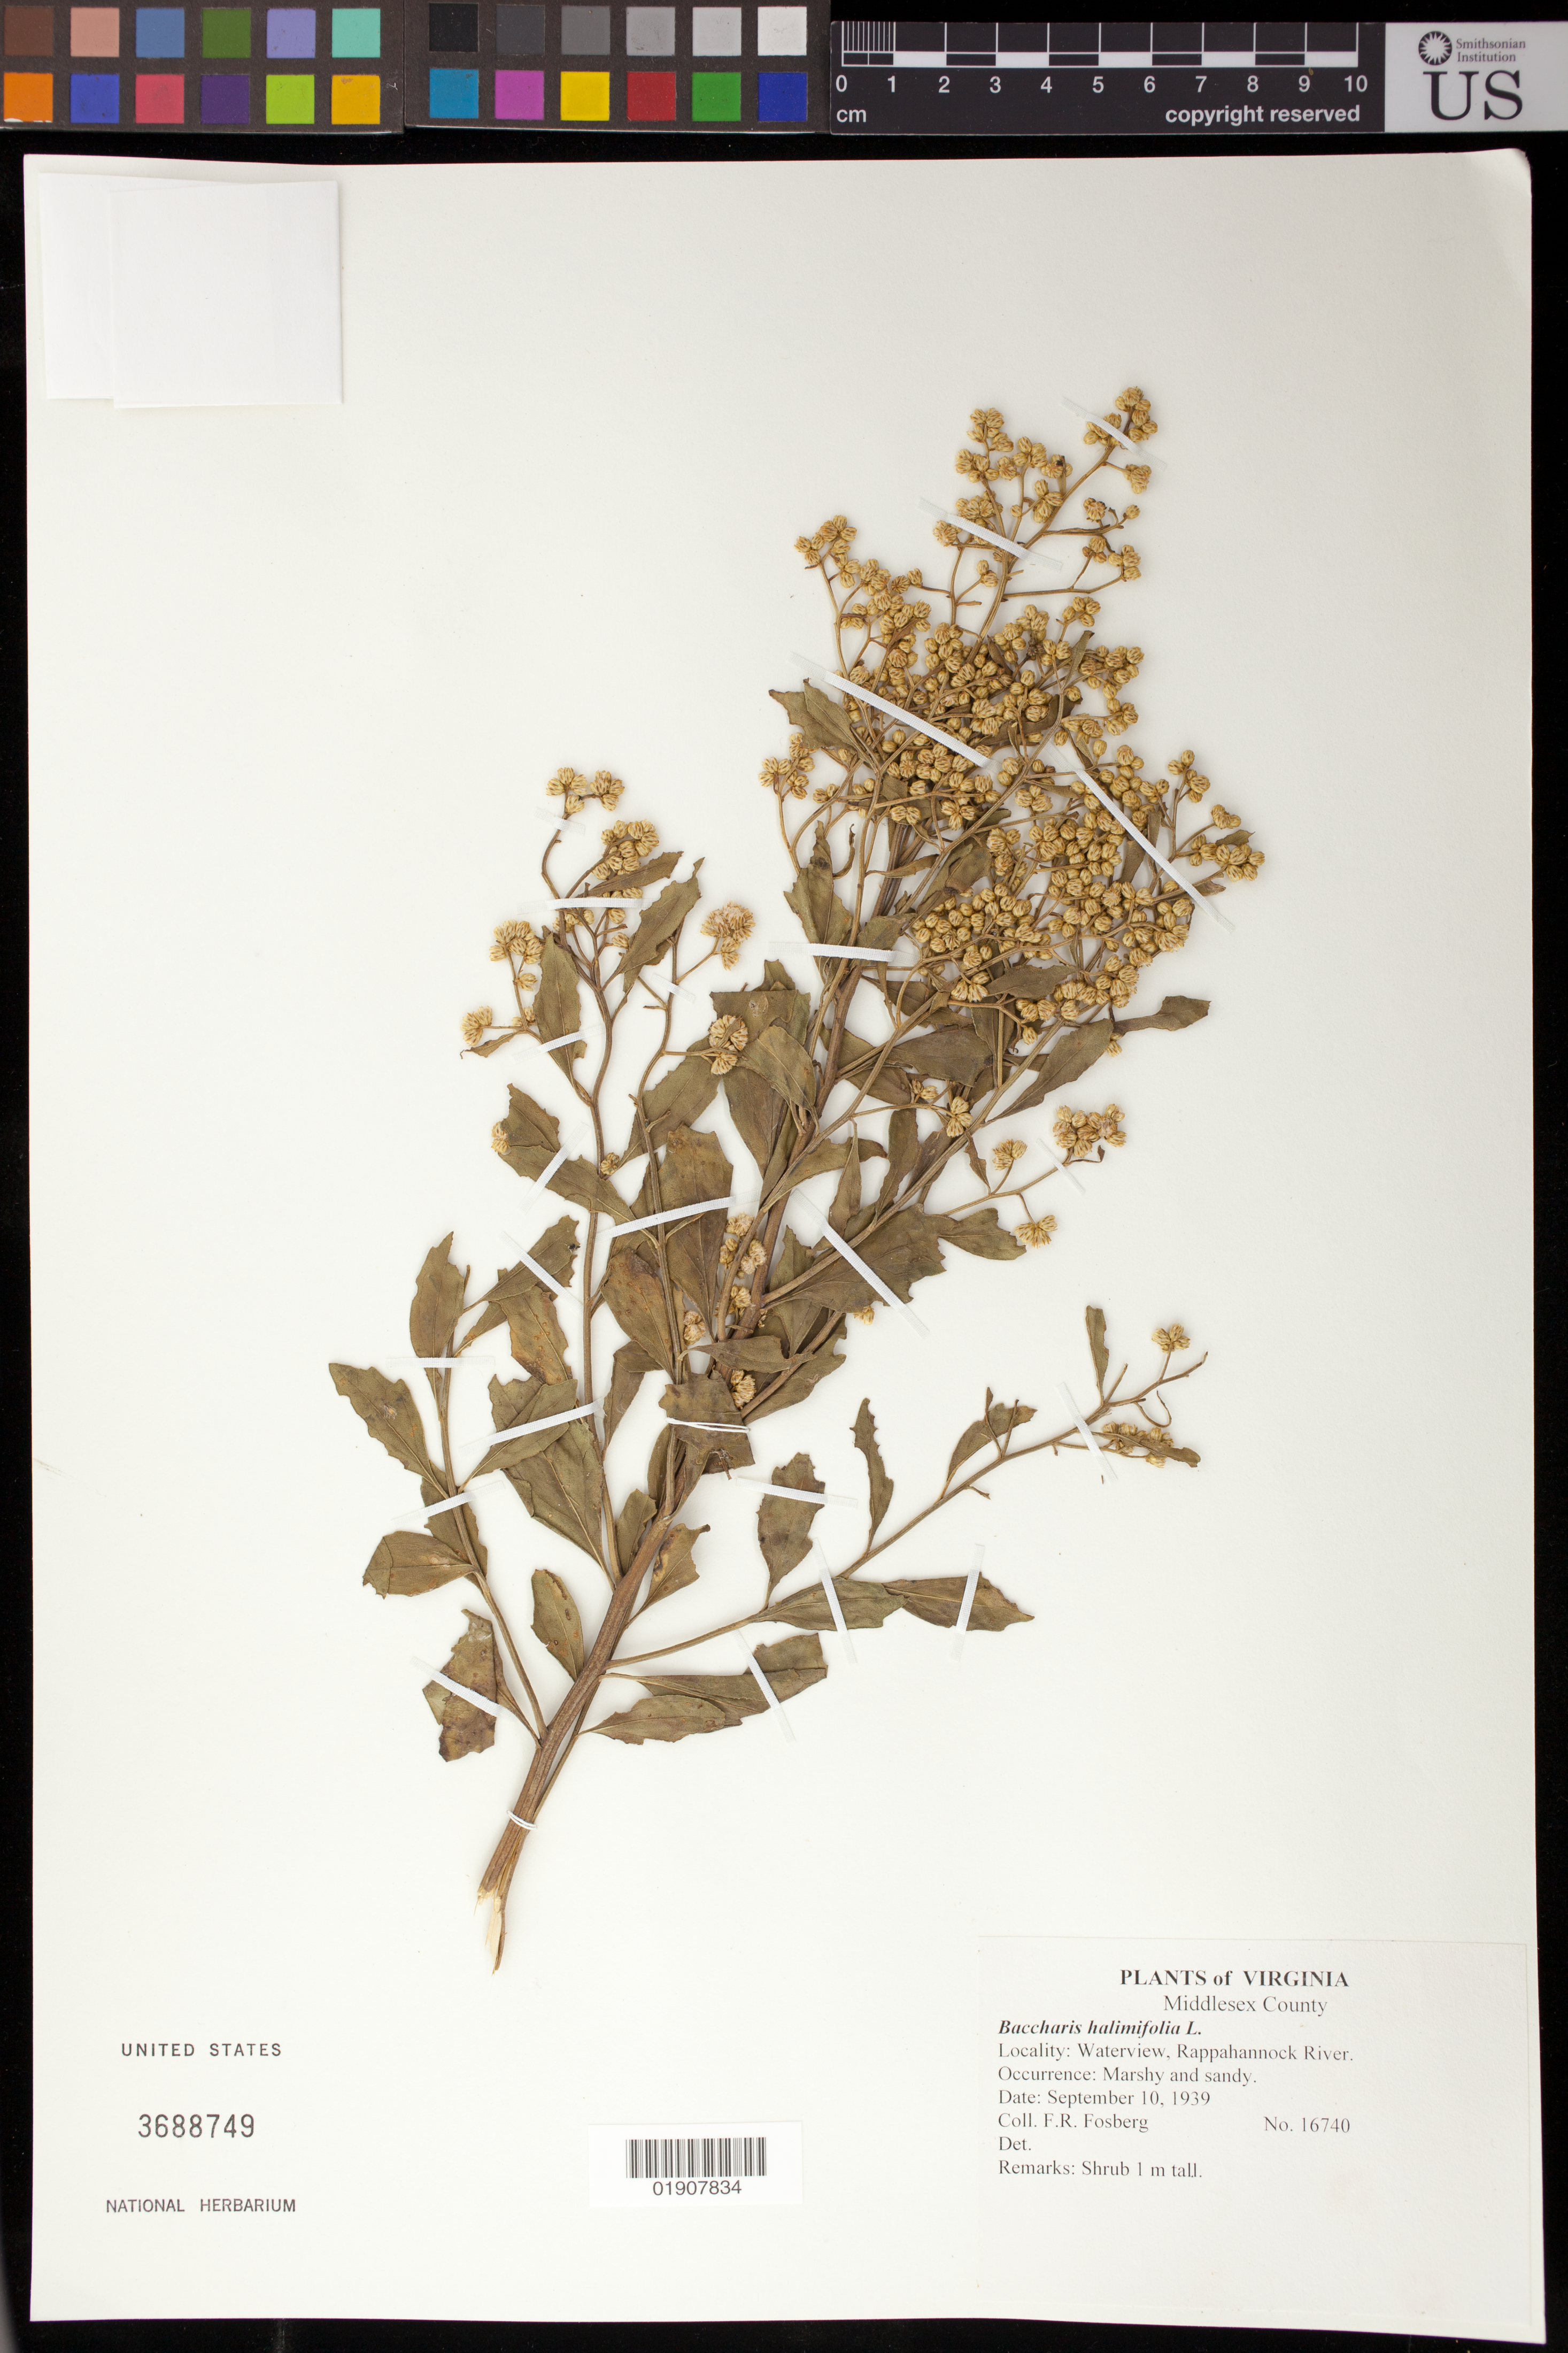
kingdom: Plantae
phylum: Tracheophyta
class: Magnoliopsida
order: Asterales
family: Asteraceae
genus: Baccharis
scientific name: Baccharis halimifolia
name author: L.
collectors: F. R. Fosberg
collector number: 16740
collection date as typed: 10 Sep 1939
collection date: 1939-09-10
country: United States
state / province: Virginia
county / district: Middlesex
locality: Waterview, Rappahannock River.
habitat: Marshy and sandy.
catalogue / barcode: US 3688749